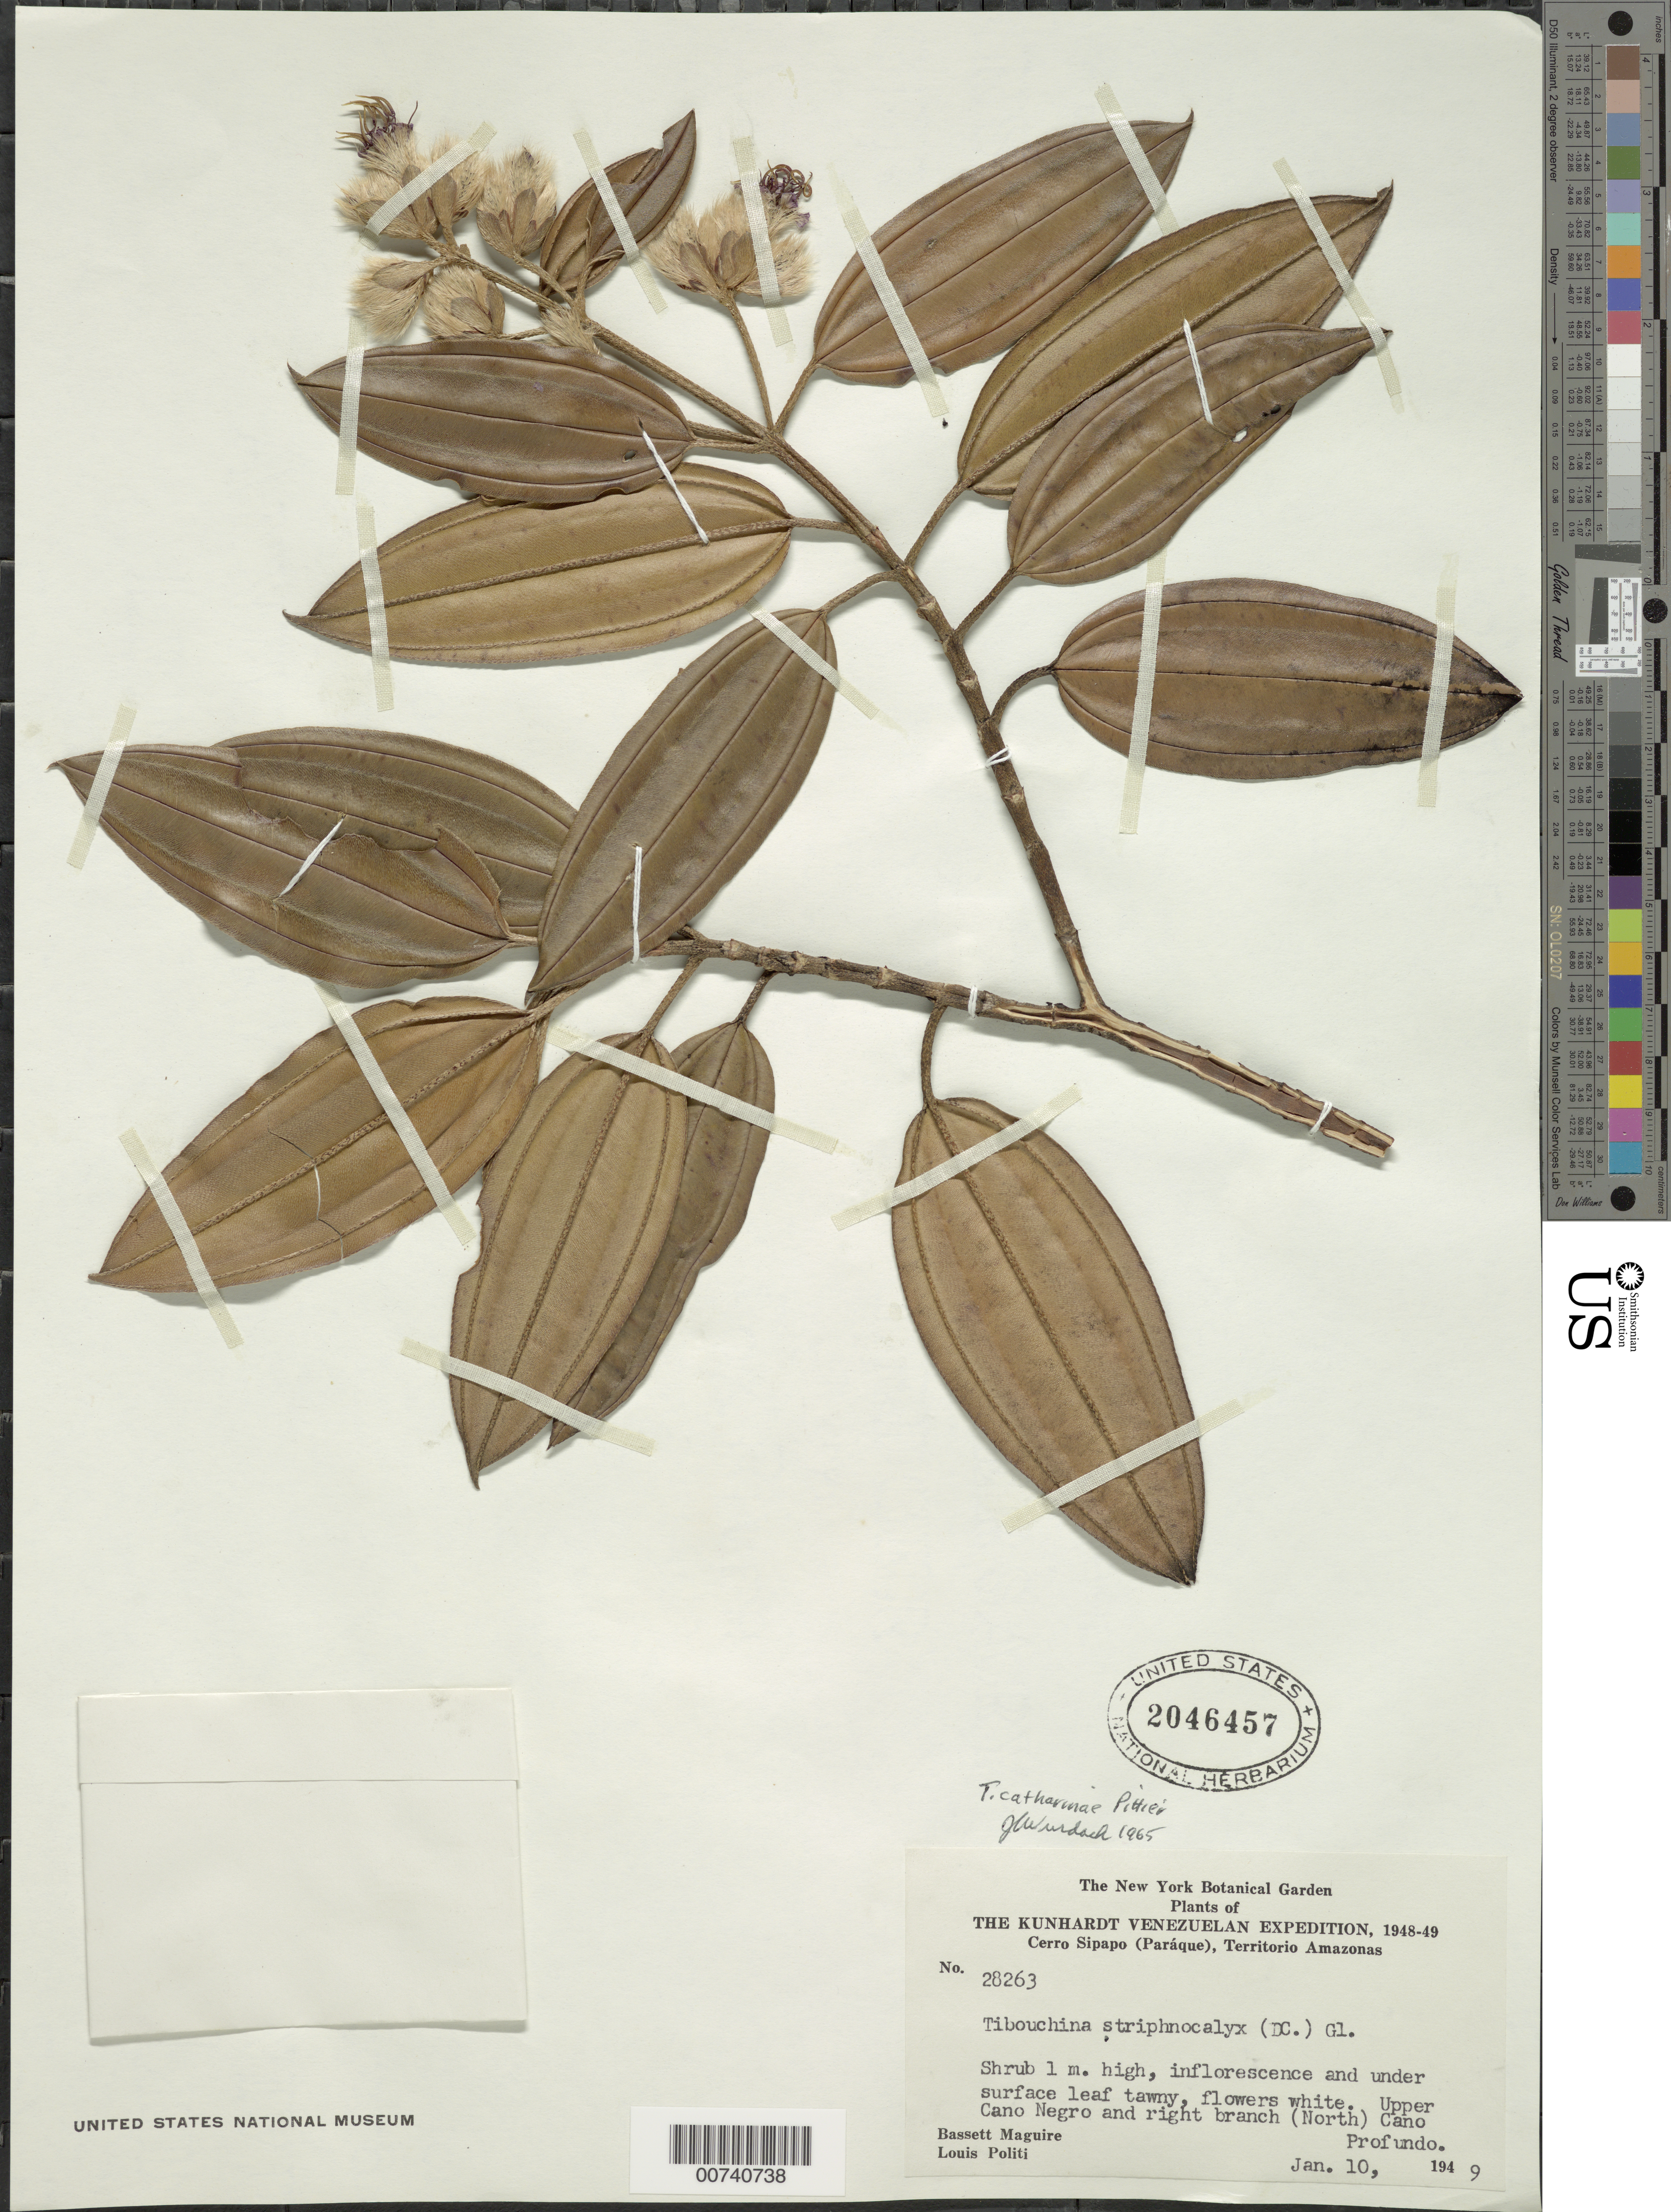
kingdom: Plantae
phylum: Tracheophyta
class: Magnoliopsida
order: Myrtales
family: Melastomataceae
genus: Tibouchina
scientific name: Tibouchina catharinae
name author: Pittier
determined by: Wurdack, John J., (US), US (UNITED STATES)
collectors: B. Maguire & L. Politi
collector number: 28263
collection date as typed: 10-Jan-49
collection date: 1949-01-10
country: Venezuela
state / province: Amazonas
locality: Cerro Sipapo (Paráque), upper Caño Negro and right branch Caño Profundo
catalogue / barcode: US 2046457